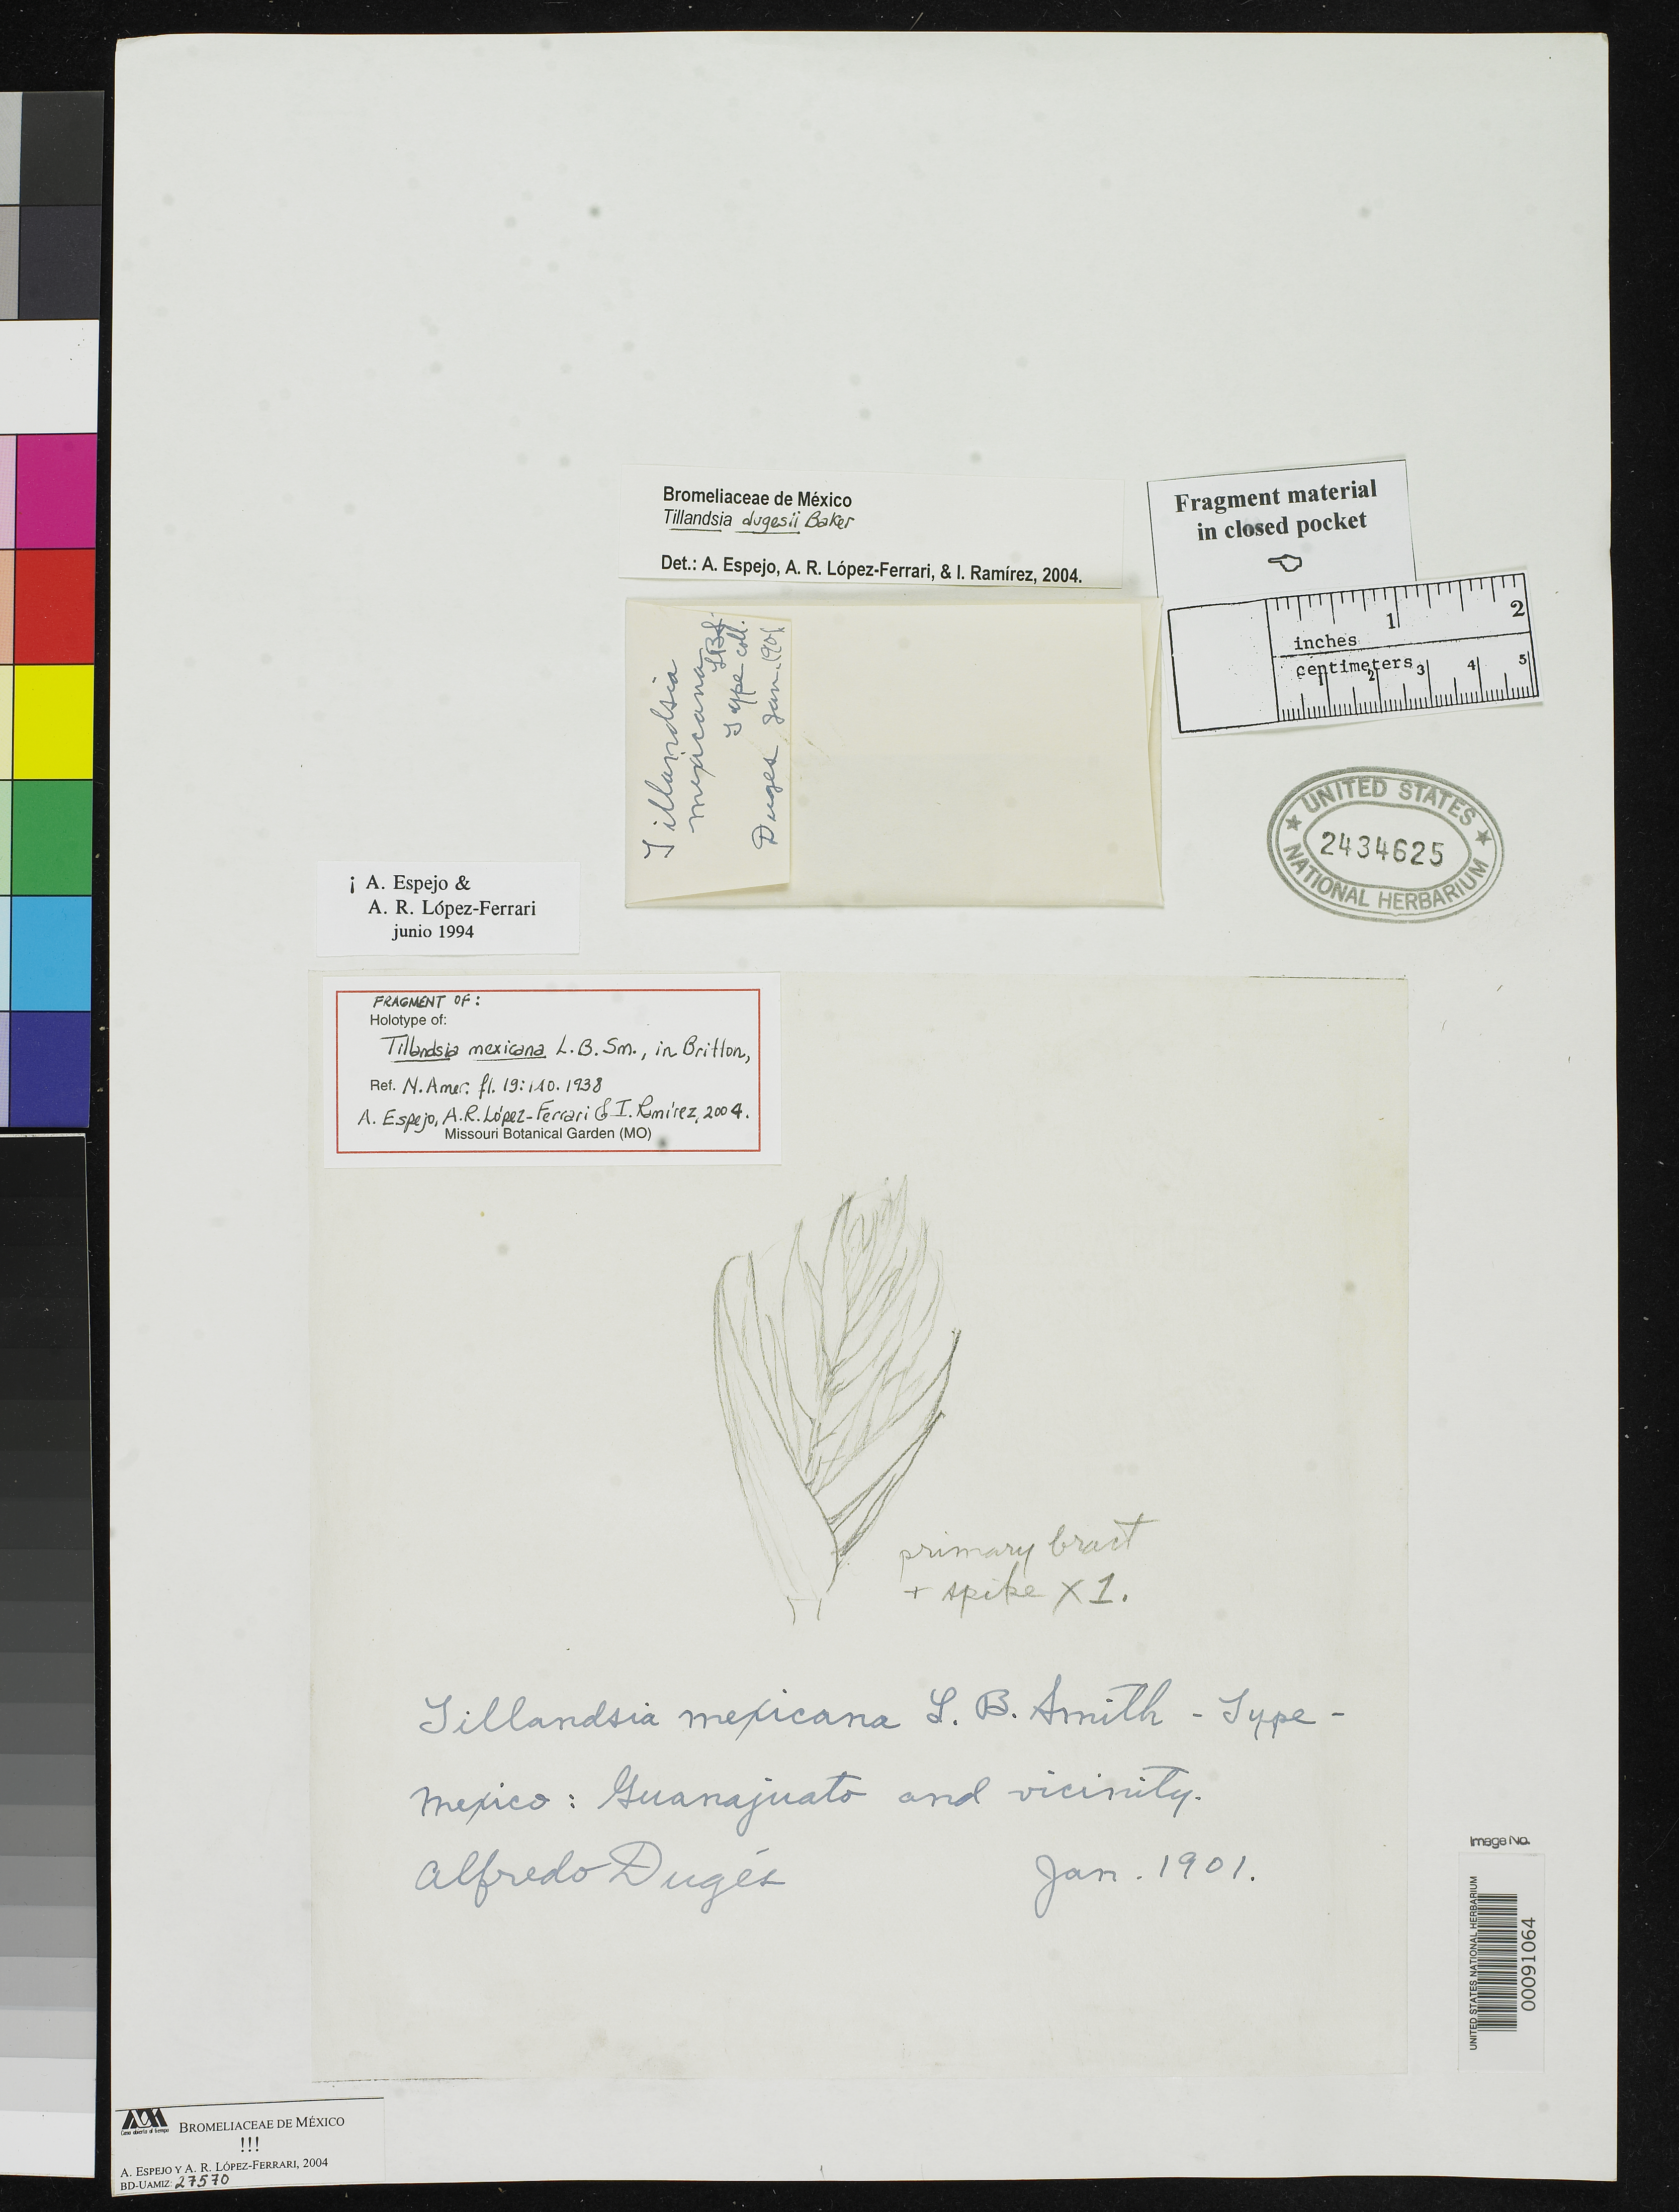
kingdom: Plantae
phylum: Tracheophyta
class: Liliopsida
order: Poales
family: Bromeliaceae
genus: Tillandsia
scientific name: Tillandsia mexicana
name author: L.B. Sm.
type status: Isotype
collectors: A. Duges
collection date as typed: Jan 1901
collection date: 1901-01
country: Mexico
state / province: Guanajuato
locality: In vicinity of Guanajuato City.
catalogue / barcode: US 2434625